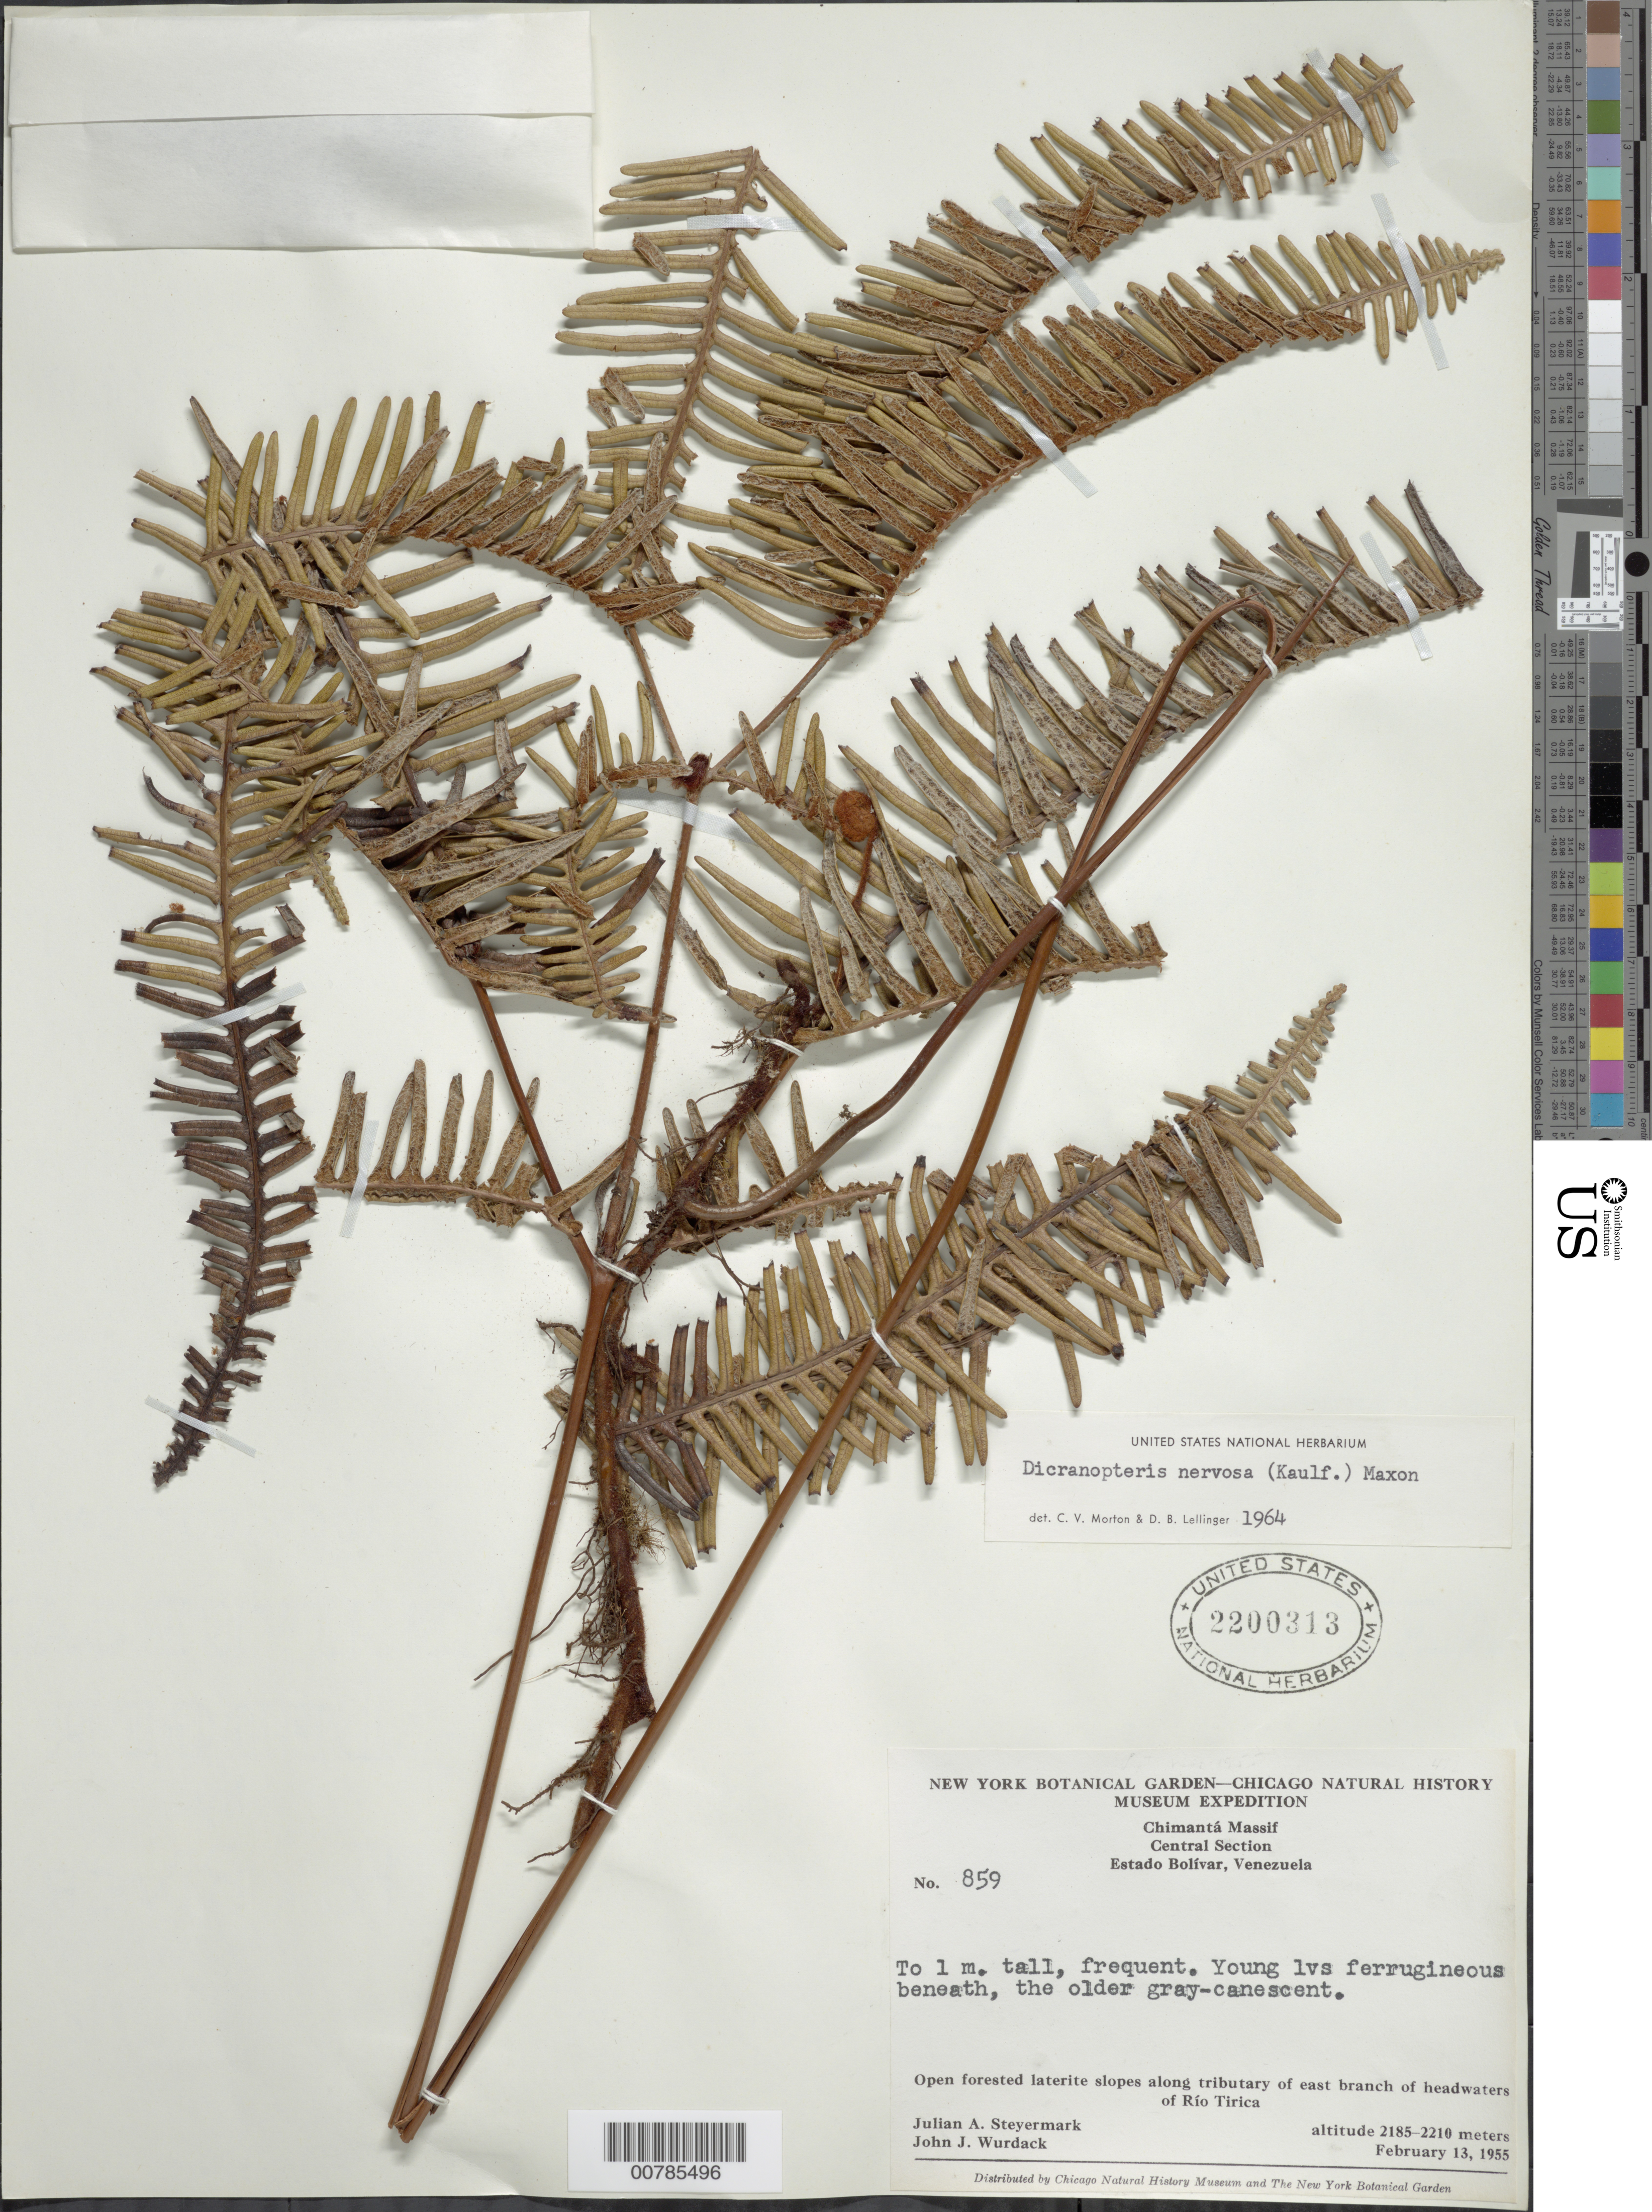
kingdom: Plantae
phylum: Tracheophyta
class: Polypodiopsida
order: Gleicheniales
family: Gleicheniaceae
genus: Dicranopteris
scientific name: Dicranopteris nervosa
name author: (Kaulf.) Maxon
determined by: Morton, C. V.; Lellinger, D. B.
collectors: J. Steyermark & J. J. Wurdack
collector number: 55 859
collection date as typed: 13-Feb-55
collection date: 1955-02-13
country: Venezuela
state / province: Bolívar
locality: Chimantá Massif, central section; along tributary valley of east branch of headwaters of Río Tirica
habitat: Open forested laterite slopes along tributary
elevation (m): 2185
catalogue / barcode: US 2200313